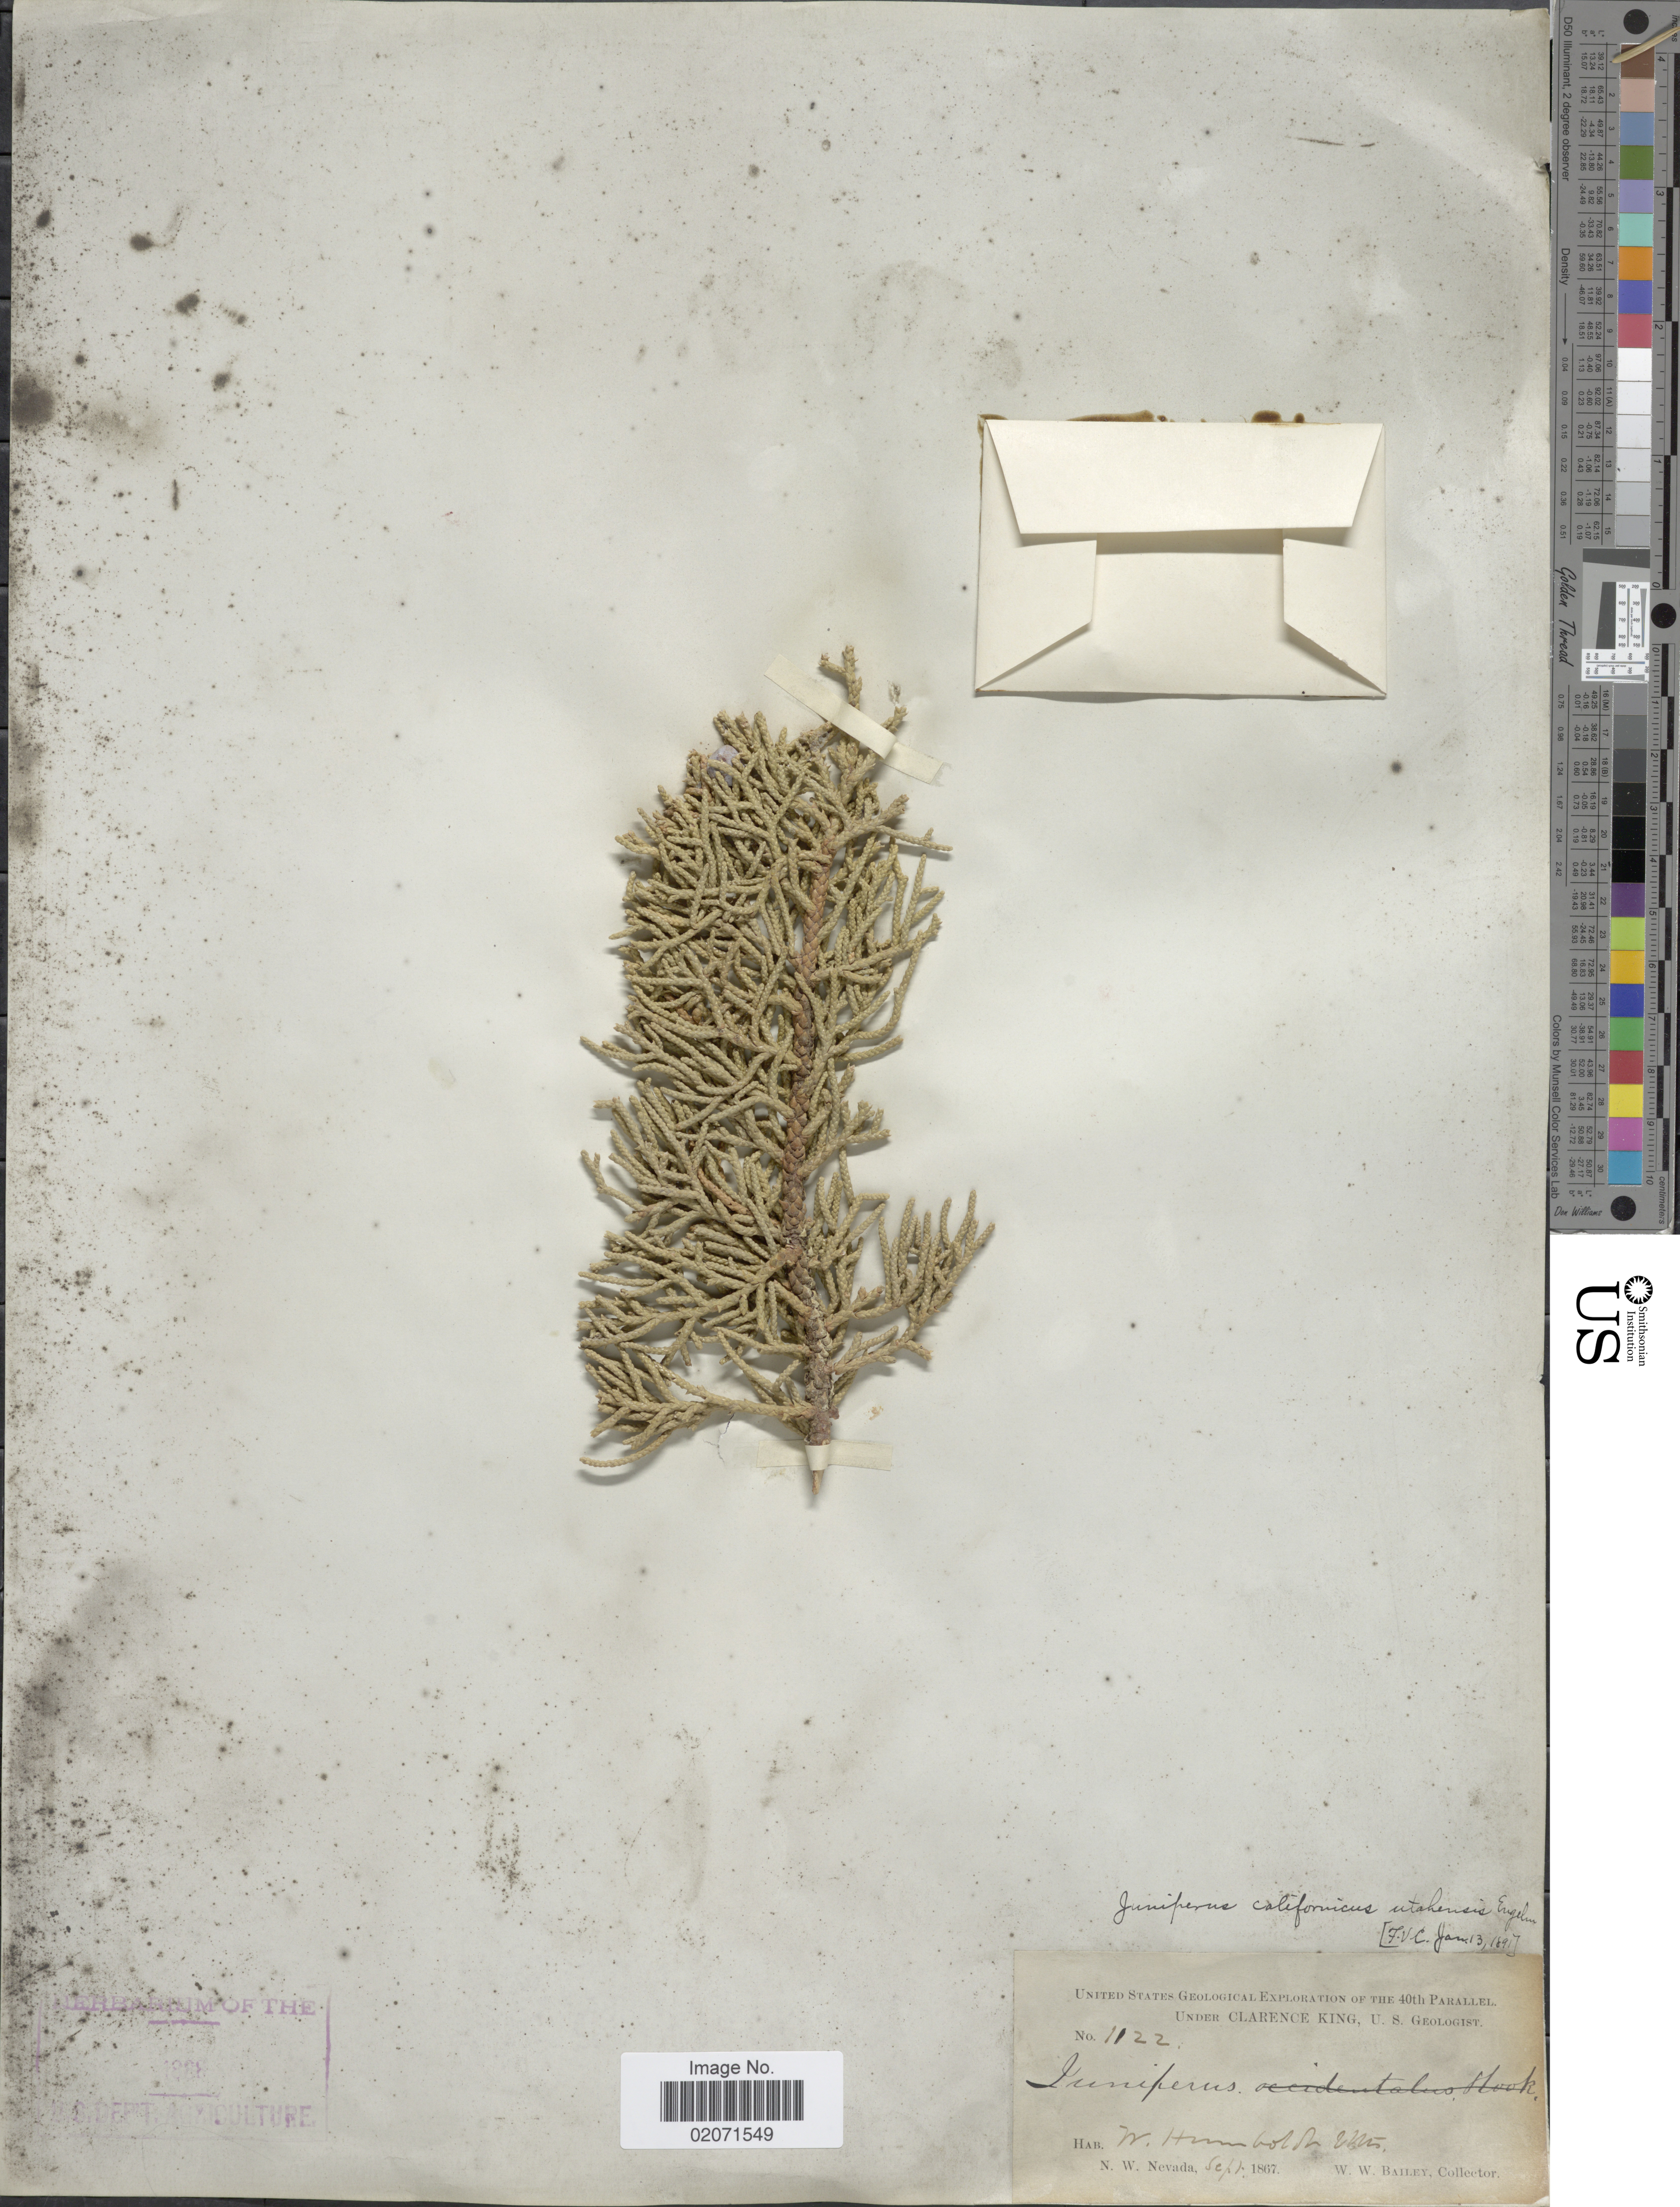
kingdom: Plantae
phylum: Tracheophyta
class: Pinopsida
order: Pinales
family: Cupressaceae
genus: Juniperus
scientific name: Juniperus osteosperma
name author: (Torr.) Little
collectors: W. W. Bailey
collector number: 1122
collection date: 1867-09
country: United States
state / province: Nevada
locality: W. Humboldt Mts., N.W. Nevada